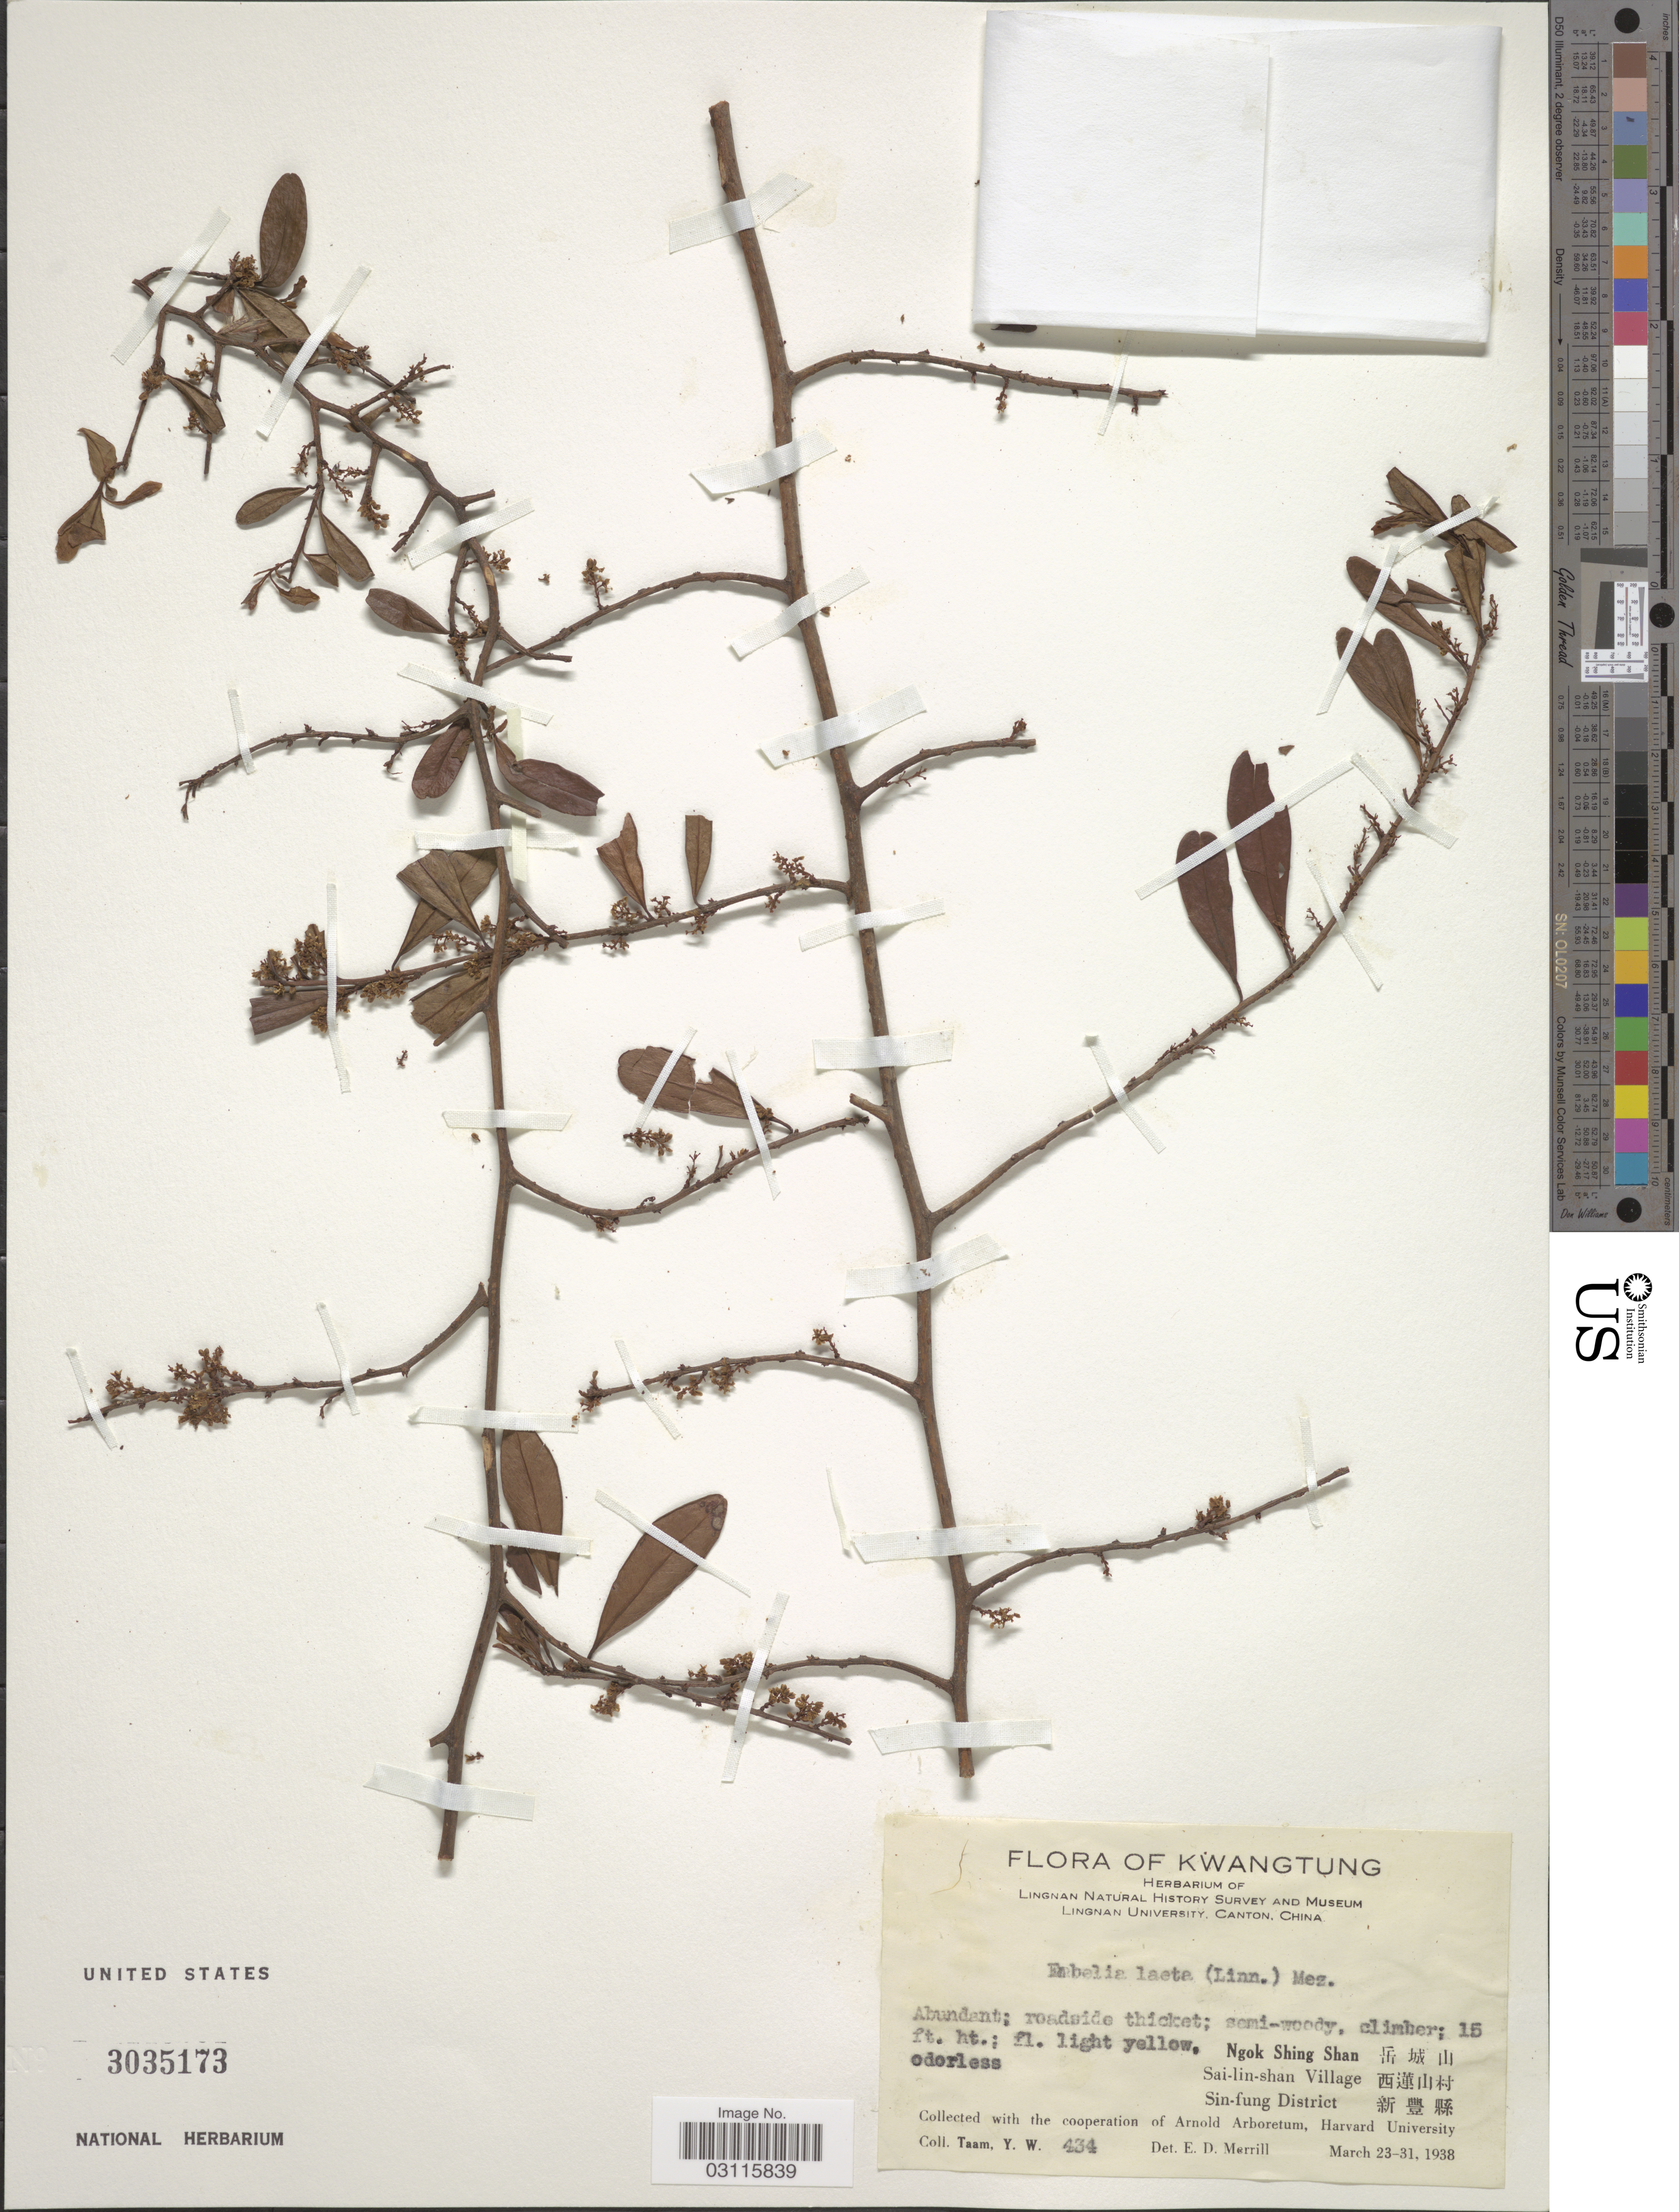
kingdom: Plantae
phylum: Tracheophyta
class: Magnoliopsida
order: Ericales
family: Primulaceae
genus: Embelia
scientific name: Embelia laeta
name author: (L.) Mez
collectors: Y. W. Taam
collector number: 434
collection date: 1938-03-23/1938-03-31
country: China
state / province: Guangdong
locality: Ngok Shing Shan. Sai-lin-shan Village. Sin-fung District.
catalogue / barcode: US 3035173